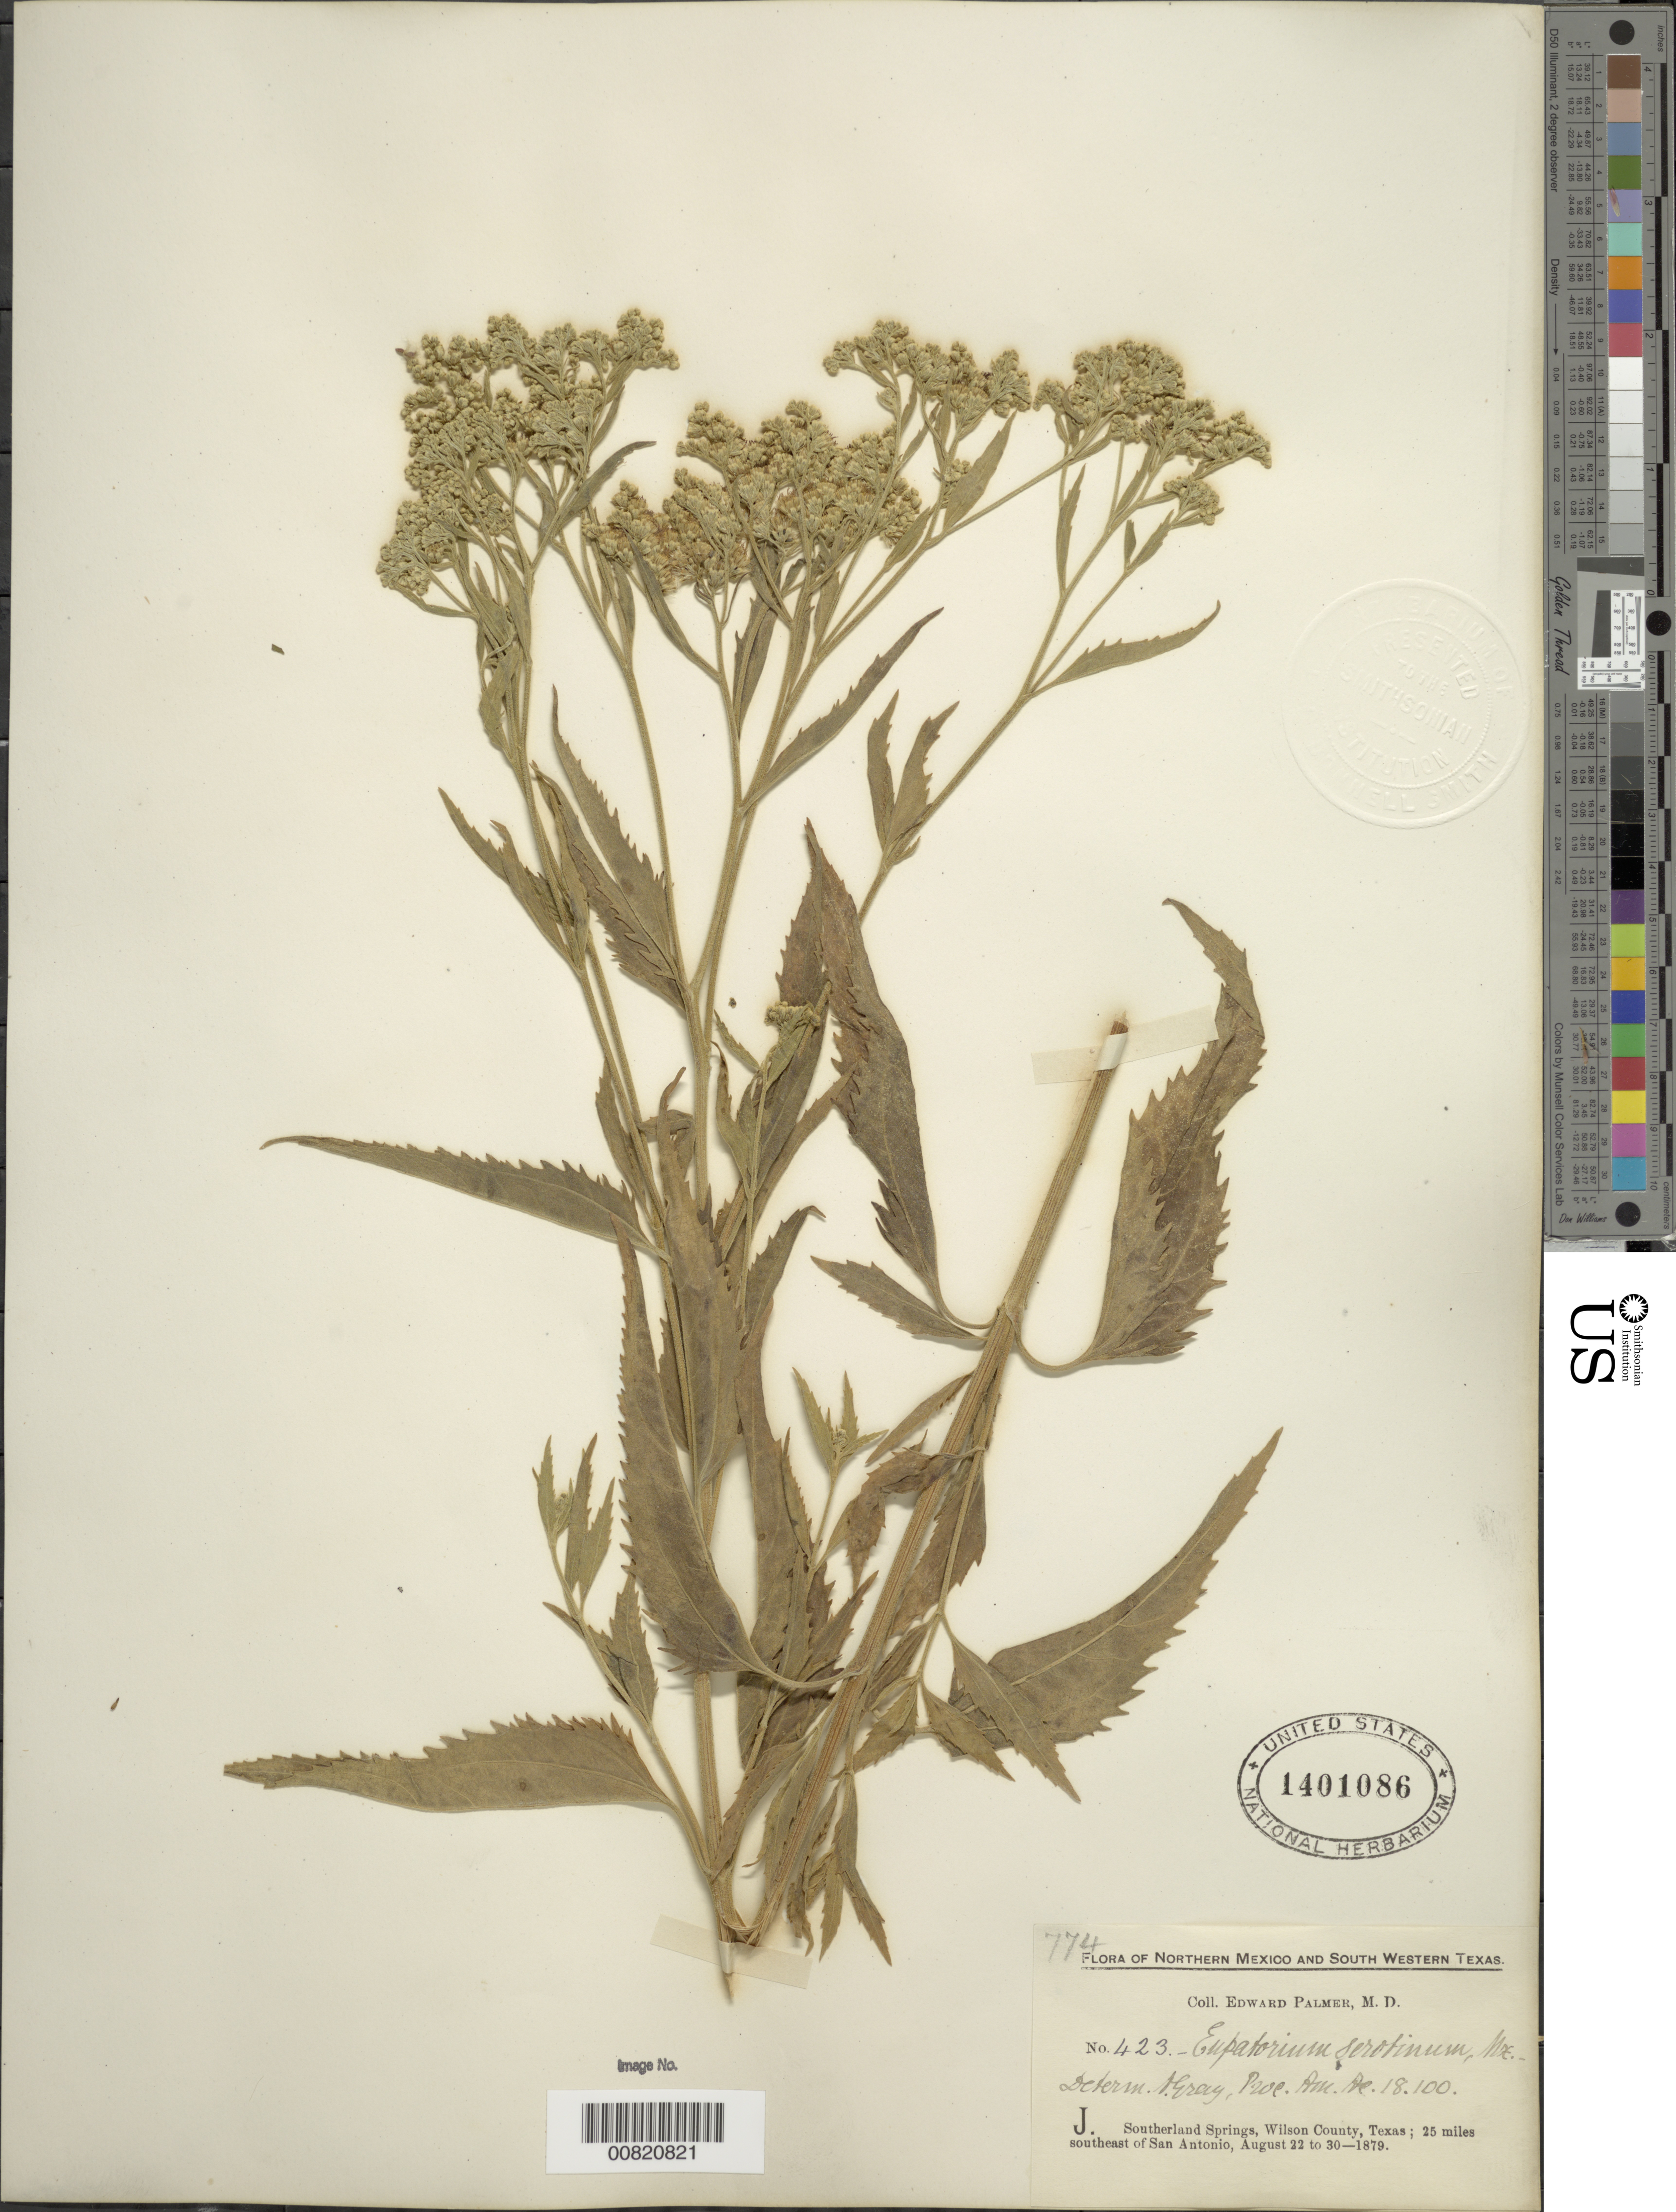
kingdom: Plantae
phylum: Tracheophyta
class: Magnoliopsida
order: Asterales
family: Asteraceae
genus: Eupatorium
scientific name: Eupatorium serotinum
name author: Michx.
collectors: E. Palmer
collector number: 423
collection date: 1879-08-22/1879-08-30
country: United States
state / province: Texas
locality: Northern Mexico and South Western, Southerland Springs, Wilson County, Texas; 25 miles southeast of San Antonio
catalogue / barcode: US 1401086